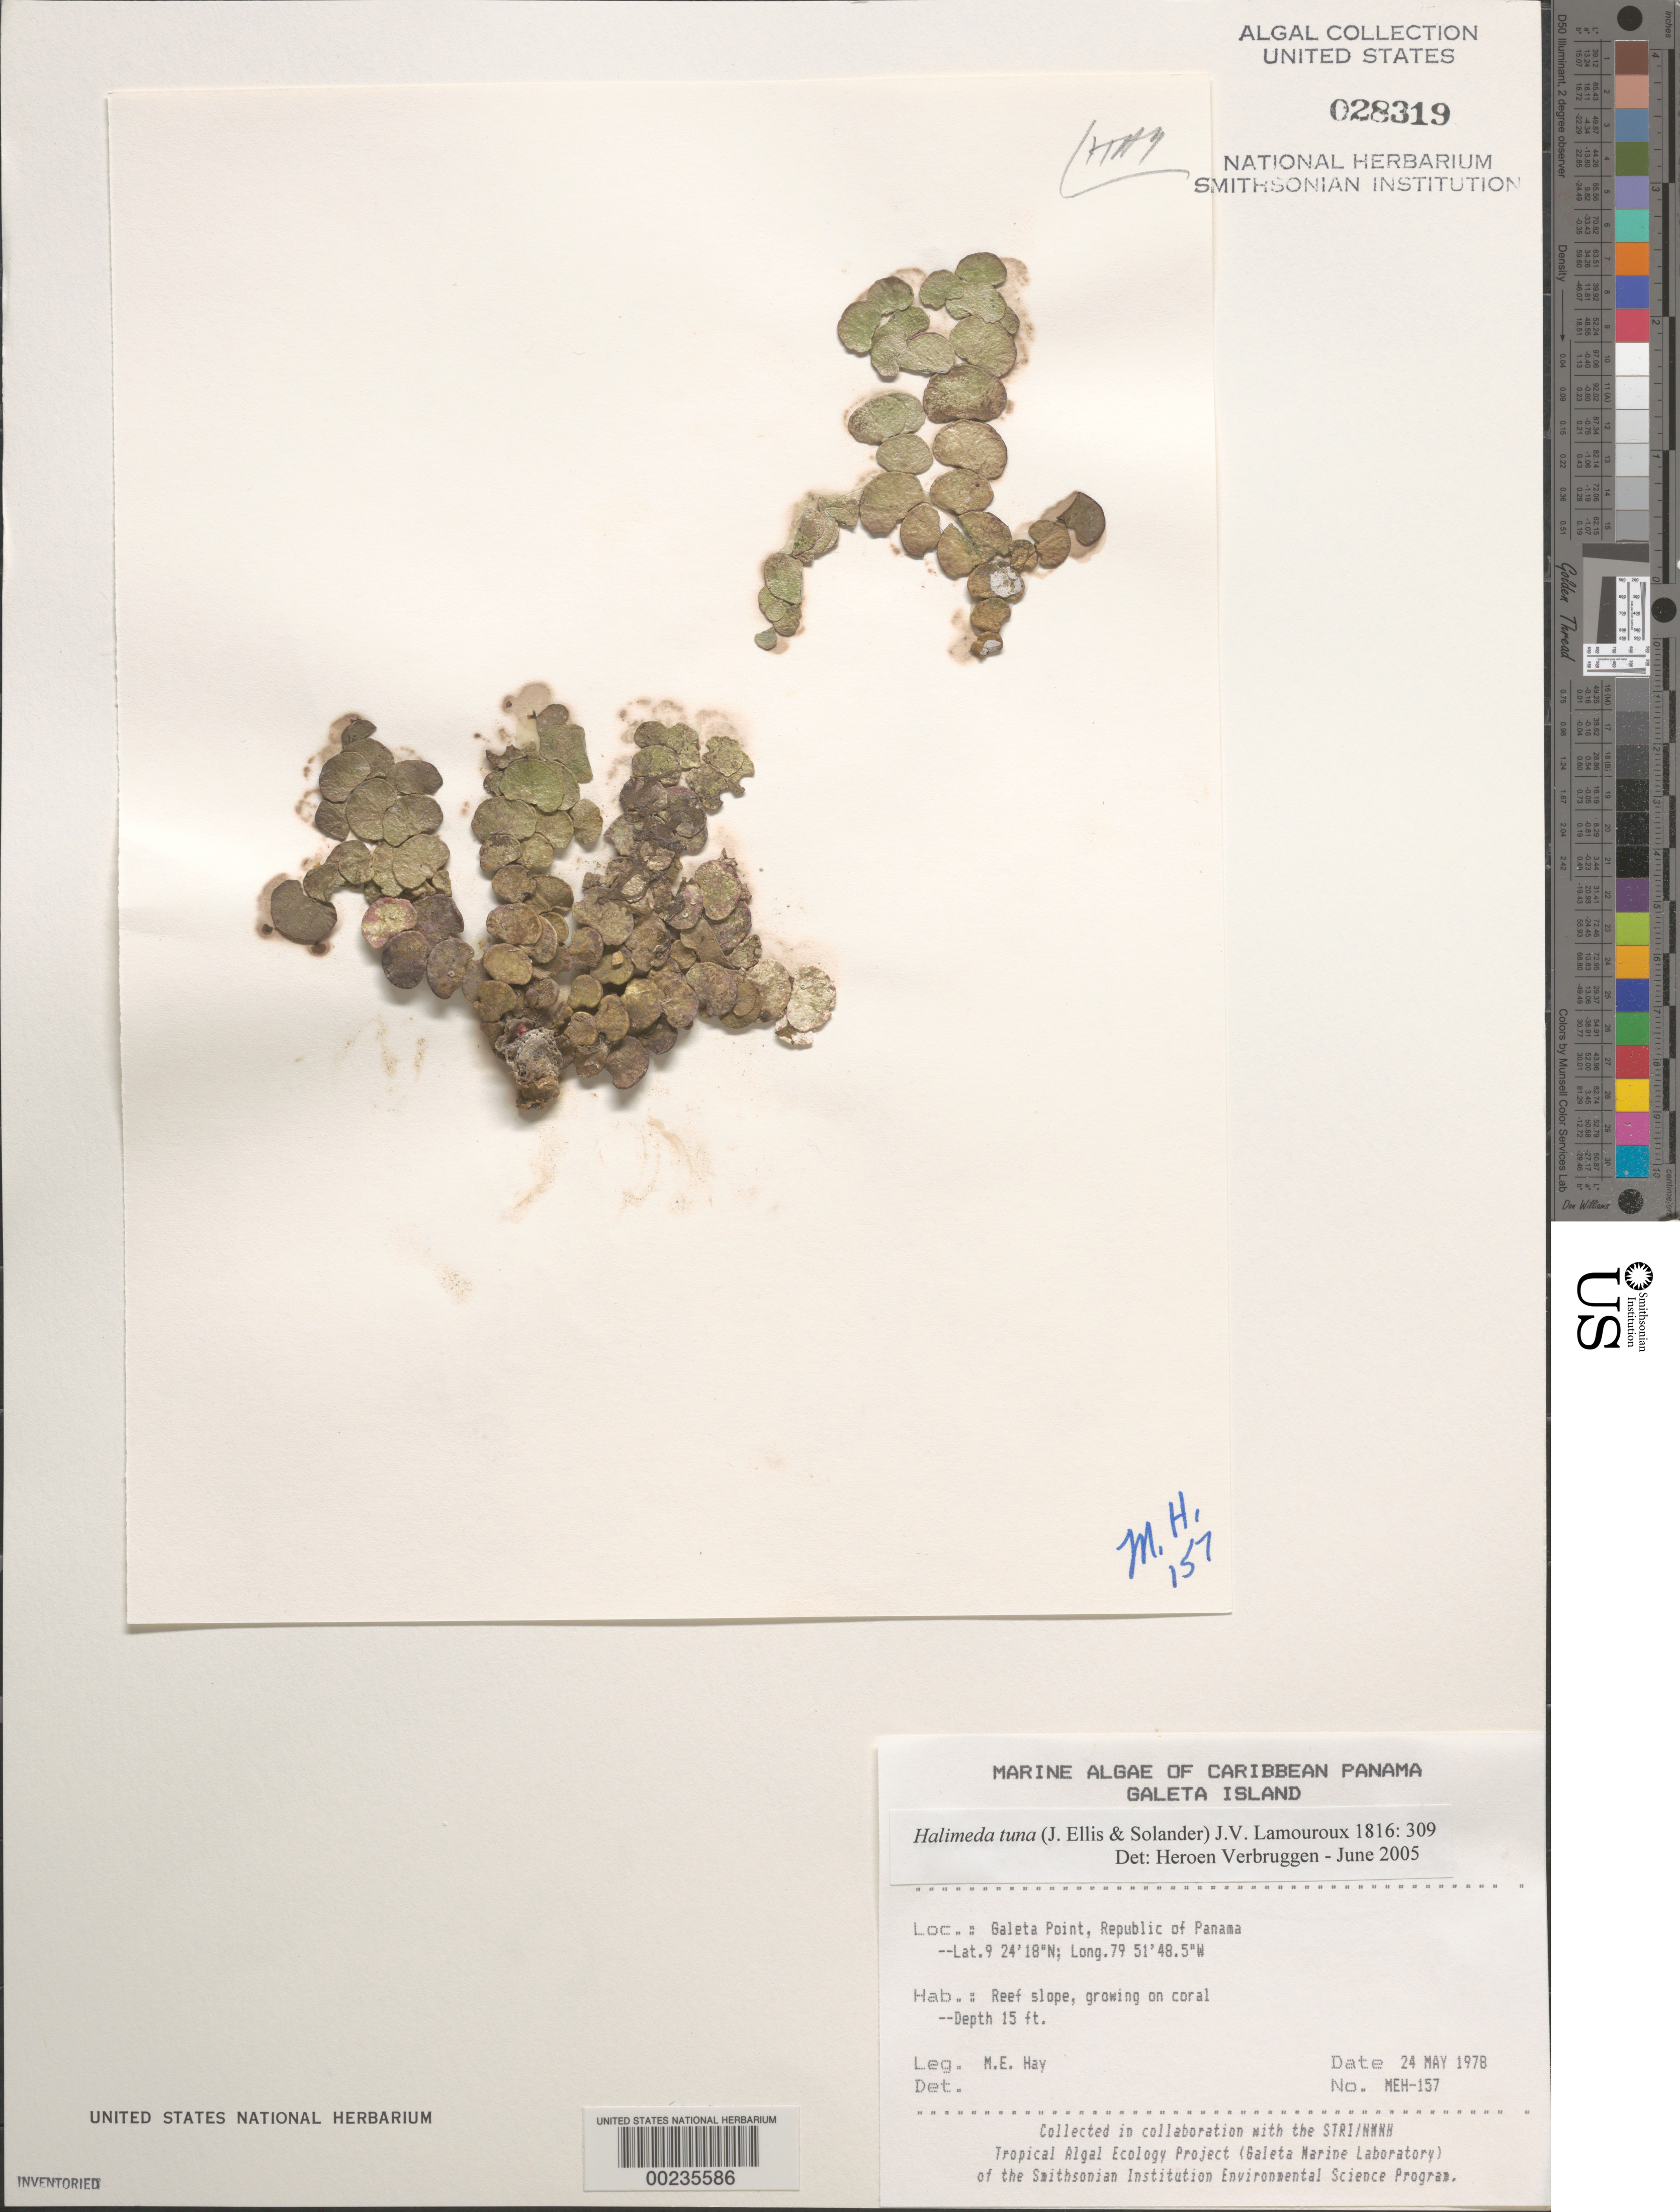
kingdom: Plantae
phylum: Chlorophyta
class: Ulvophyceae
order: Bryopsidales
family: Halimedaceae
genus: Halimeda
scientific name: Halimeda tuna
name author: (J. Ellis & Sol.) J.V.Lamouroux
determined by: Verbruggen, H.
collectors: M. E. Hay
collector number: MEH-157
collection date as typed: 24 May 1978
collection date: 1978-05-24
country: Panama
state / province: Colón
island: Galeta Island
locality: Galeta Point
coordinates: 9 24' 18" N, 79 51' 48.5" W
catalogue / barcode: US 28319